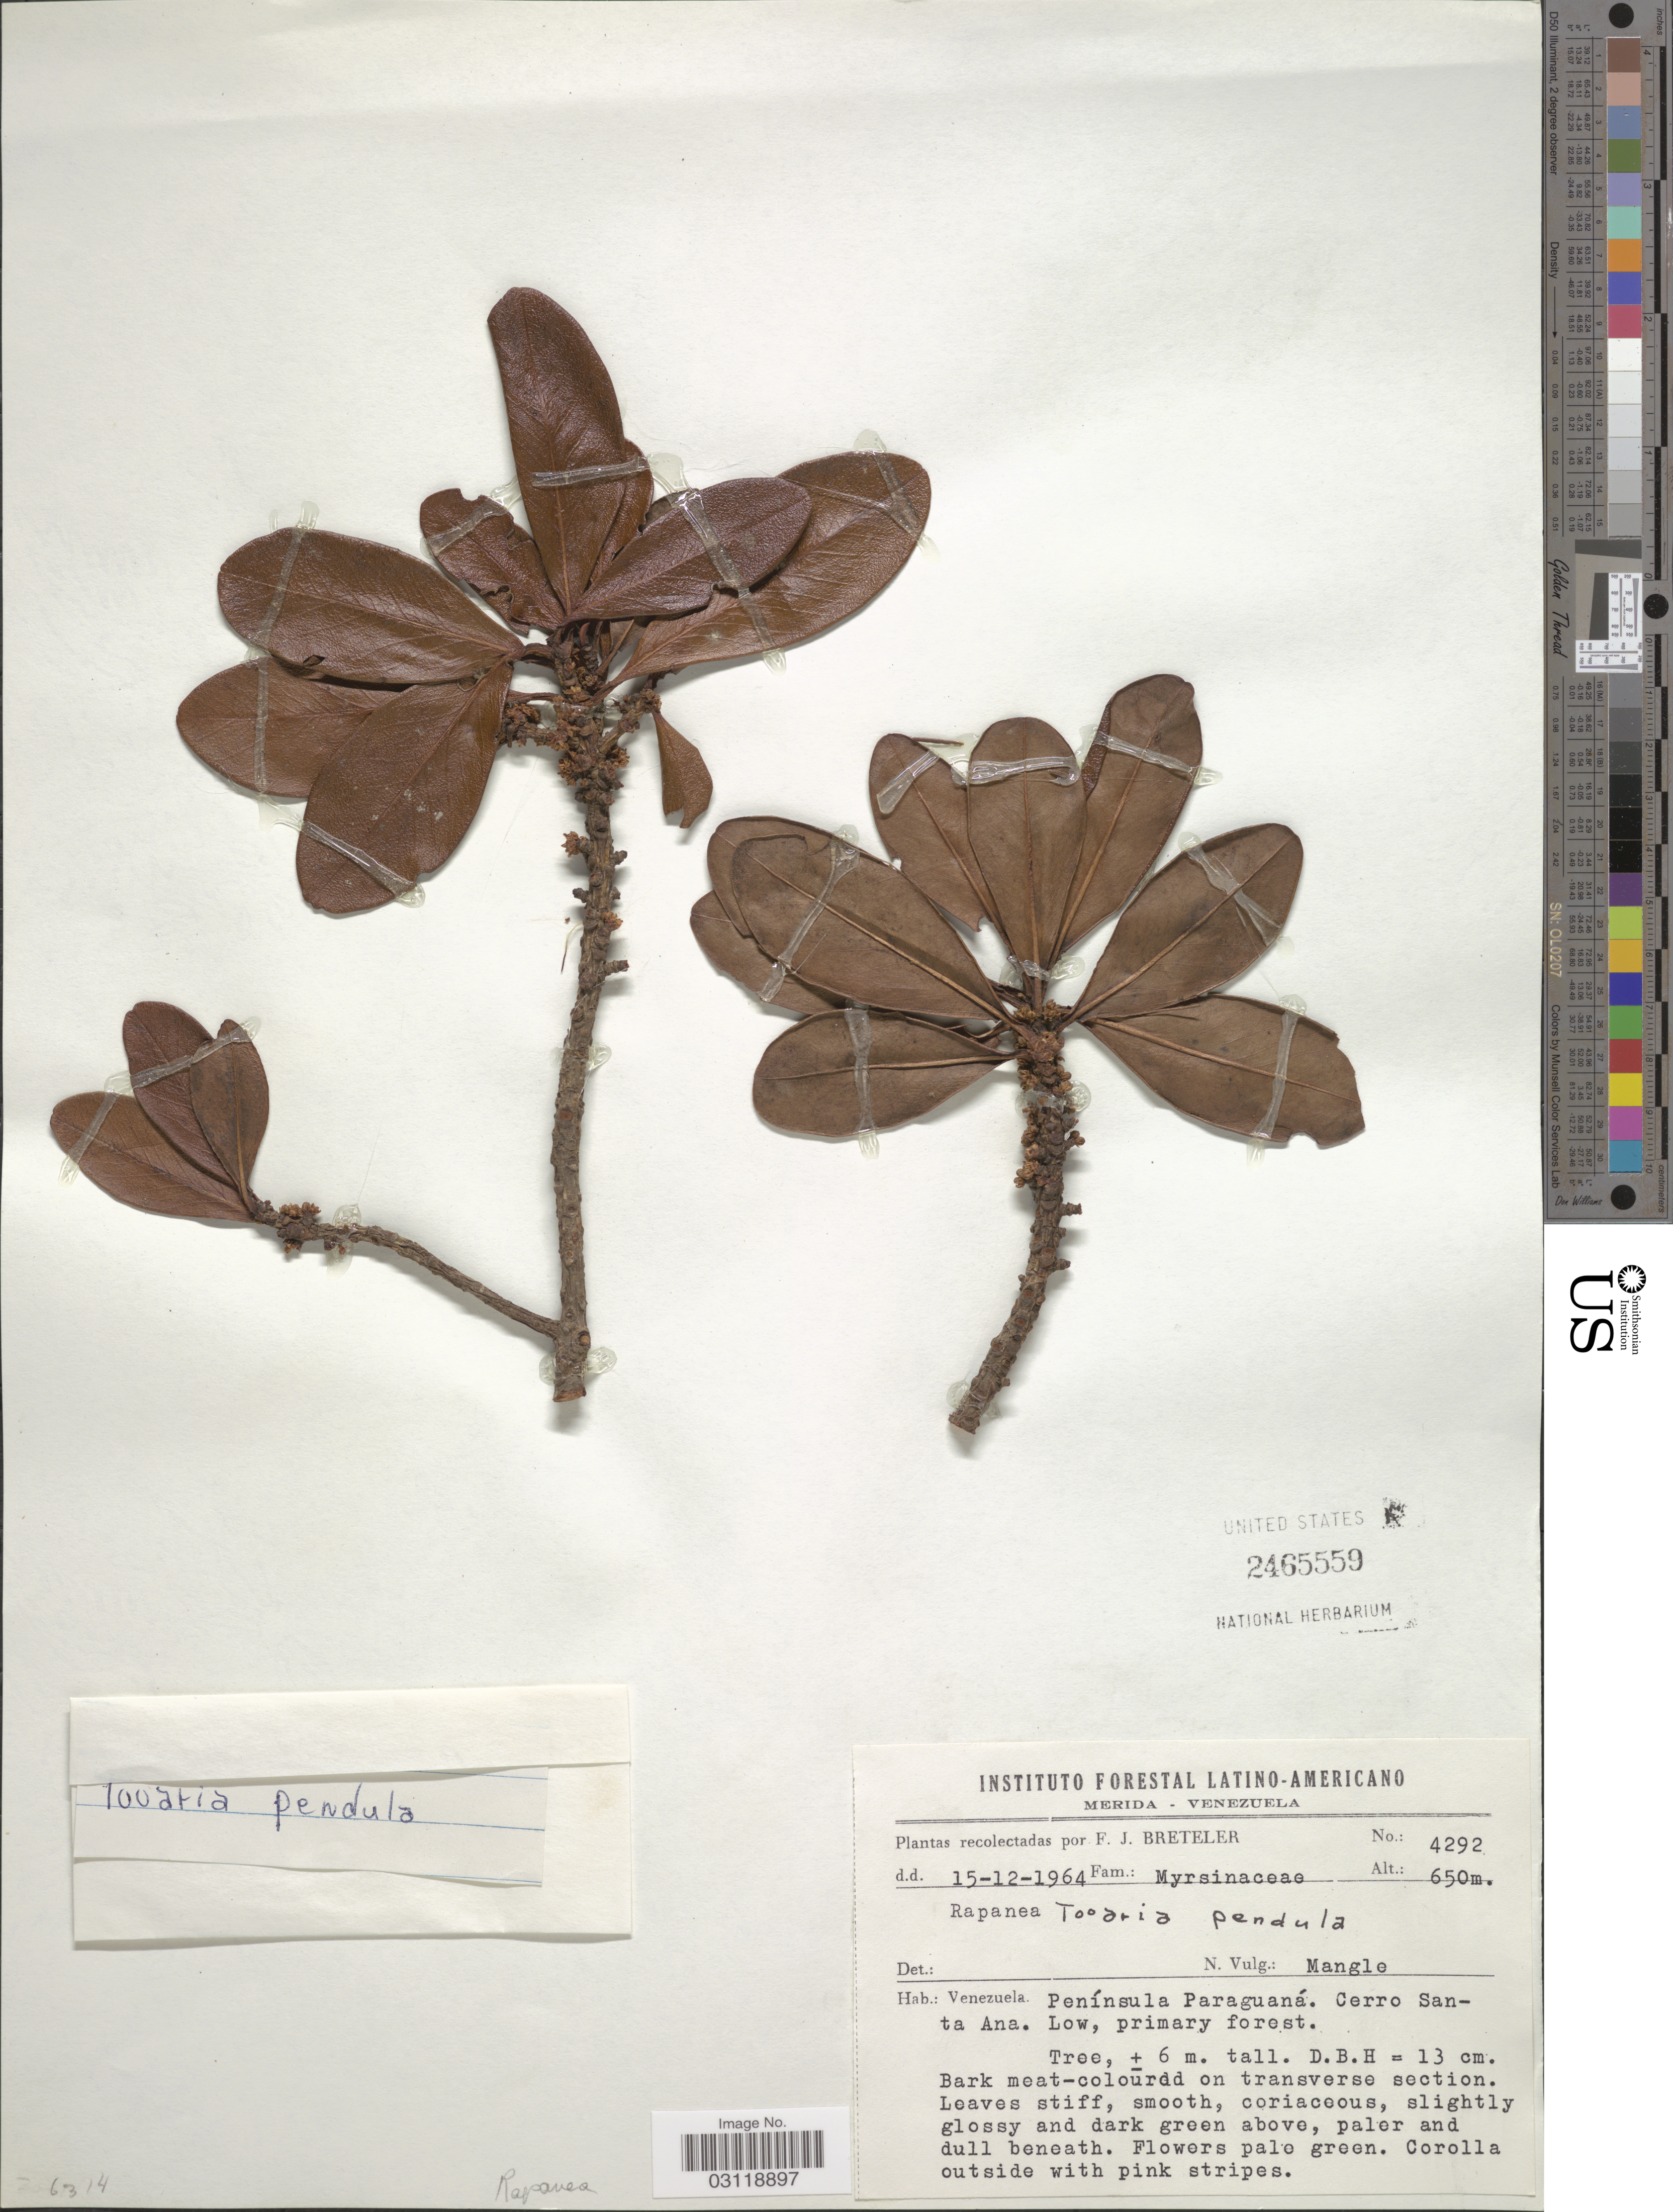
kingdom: Plantae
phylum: Tracheophyta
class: Magnoliopsida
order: Ericales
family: Primulaceae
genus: Rapanea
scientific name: Rapanea sp.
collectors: F. J. Breteler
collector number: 4292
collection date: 1964-12-15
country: Venezuela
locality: Península Paraguaná. Cerro Santa Ana.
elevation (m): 650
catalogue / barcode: US 2465559